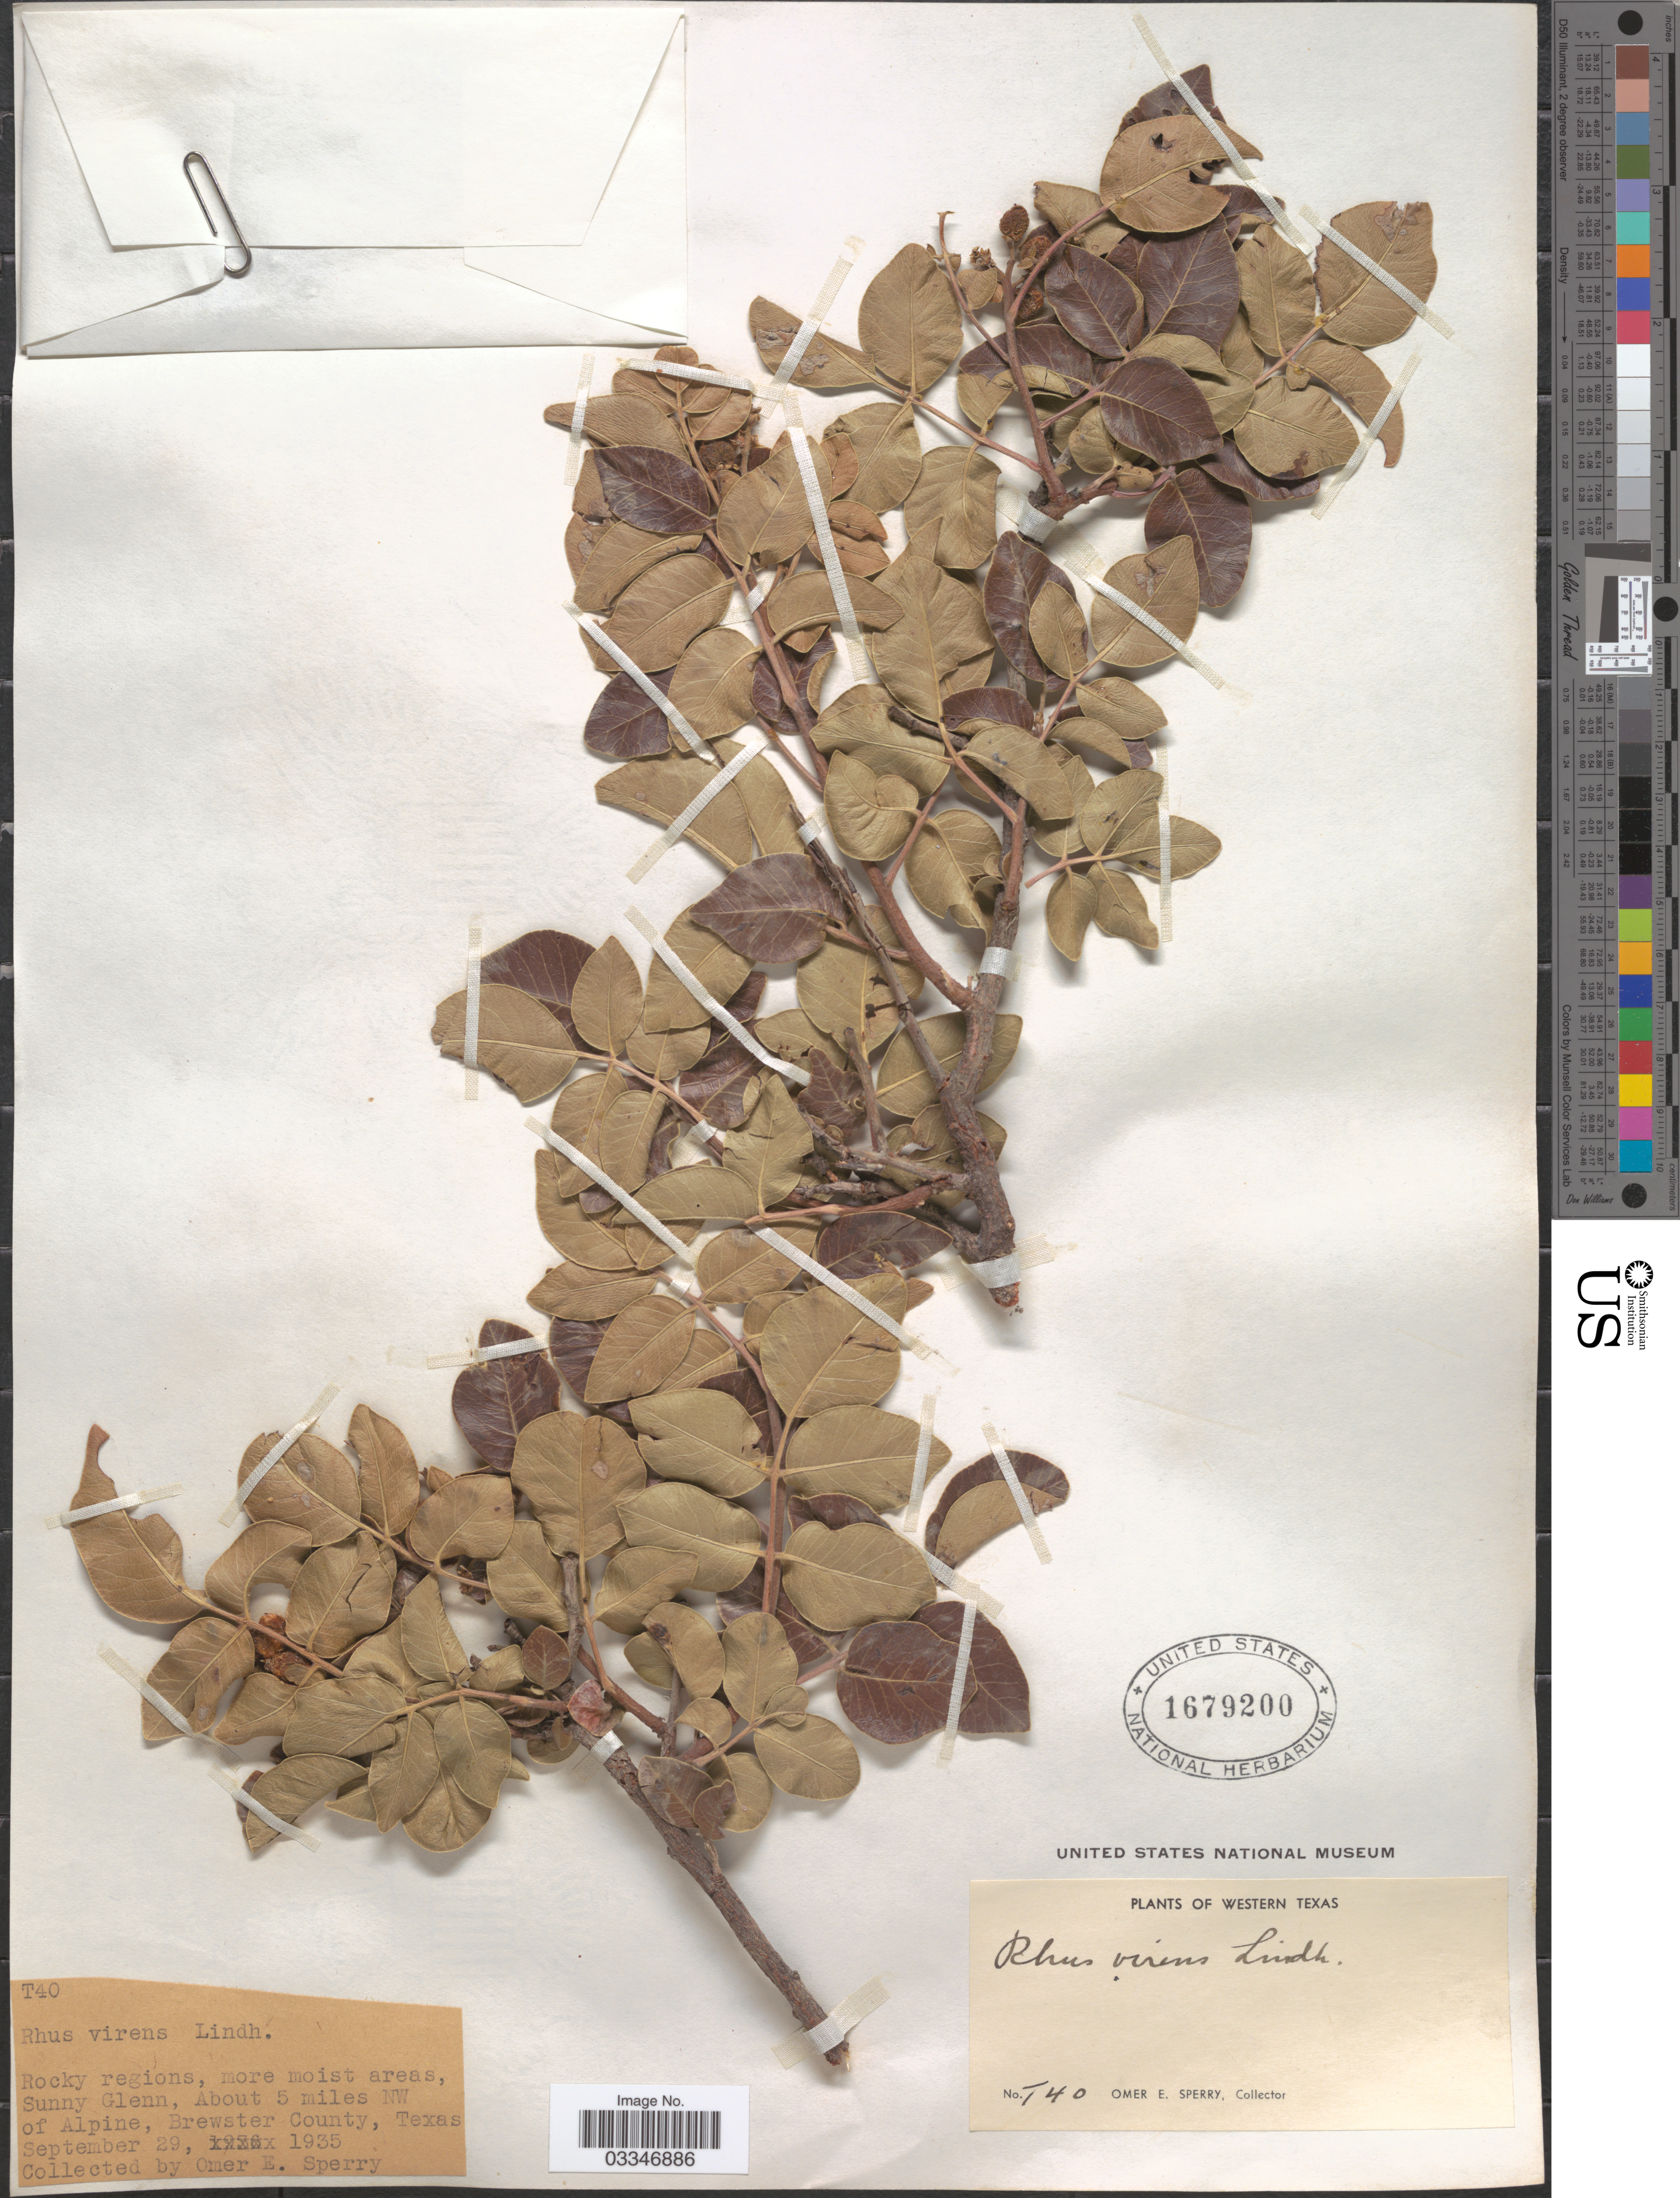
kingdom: Plantae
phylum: Tracheophyta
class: Magnoliopsida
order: Sapindales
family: Anacardiaceae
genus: Rhus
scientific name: Rhus virens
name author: Lindh. ex A. Gray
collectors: O. E. Sperry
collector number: T40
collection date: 1935-09-29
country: United States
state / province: Texas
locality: Western Texas, Sunny Glenn, About 5 miles NW of Alpine, Brewster County.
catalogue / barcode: US 1679200